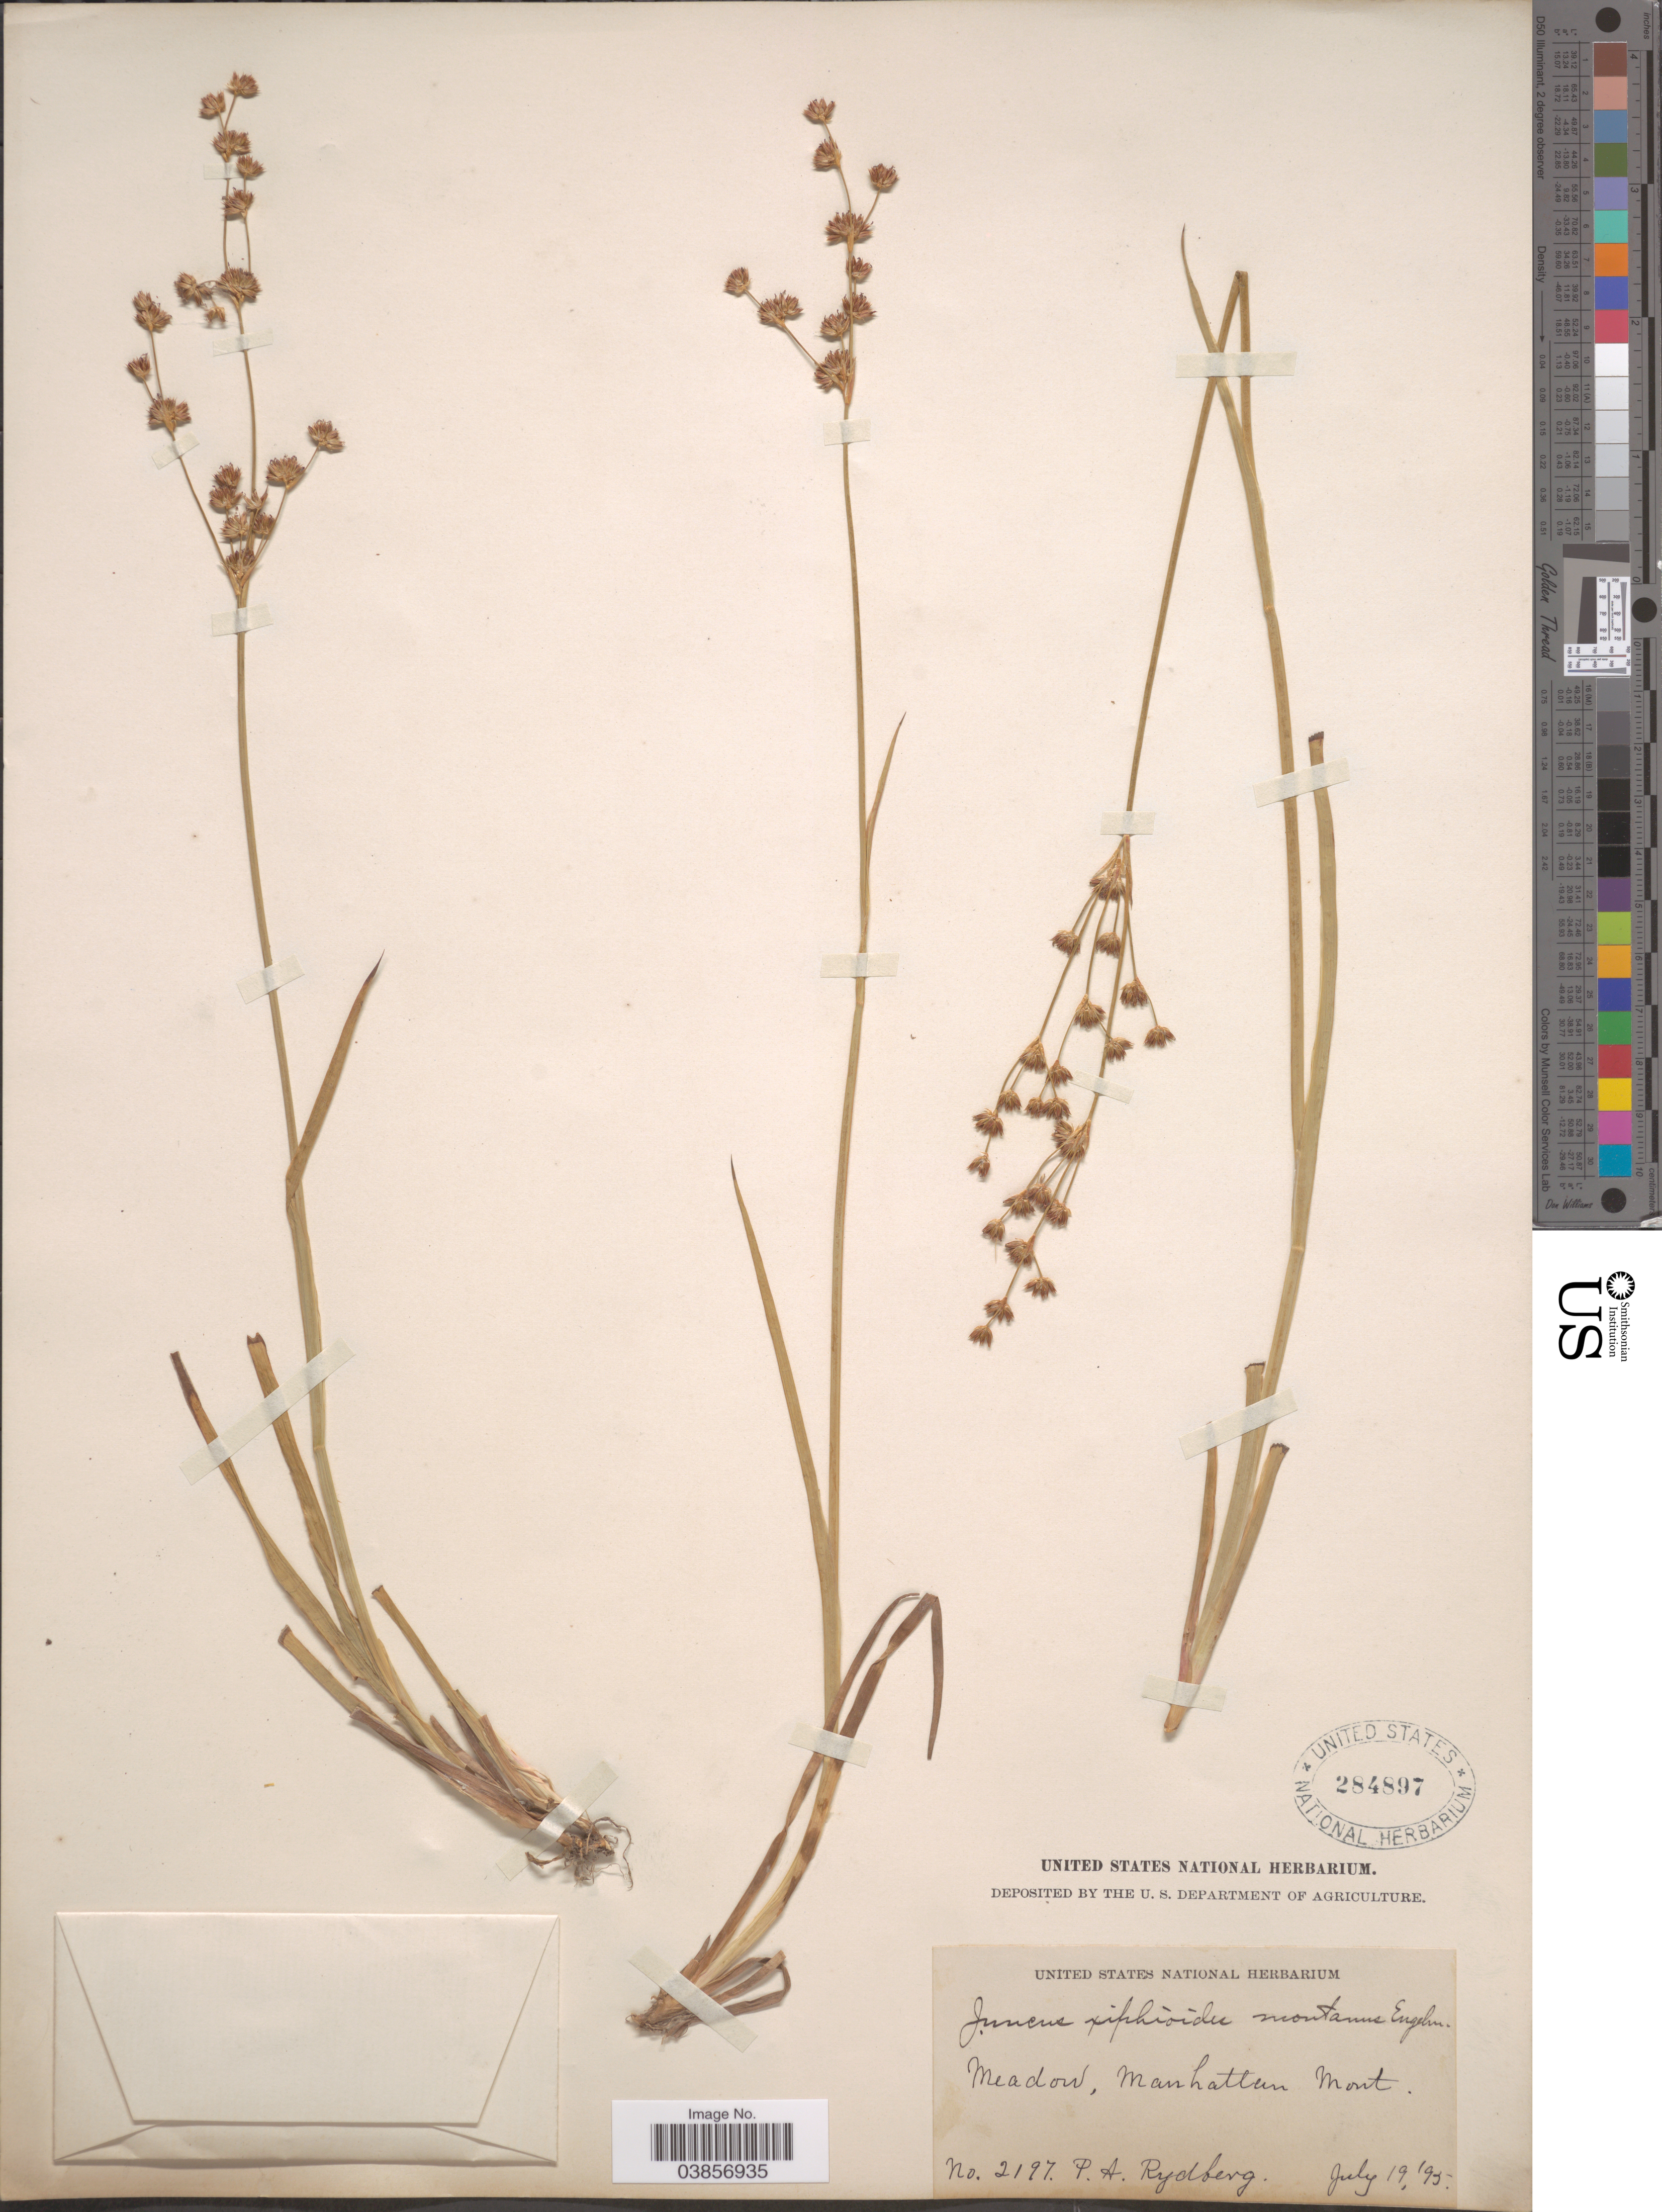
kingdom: Plantae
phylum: Tracheophyta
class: Liliopsida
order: Poales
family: Juncaceae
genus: Juncus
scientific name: Juncus saximontanus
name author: A. Nelson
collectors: P. A. Rydberg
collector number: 2197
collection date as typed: Transcribed d/m/y: 19/7/95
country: United States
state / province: Montana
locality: Meadow, Manhattan.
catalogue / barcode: US 284897